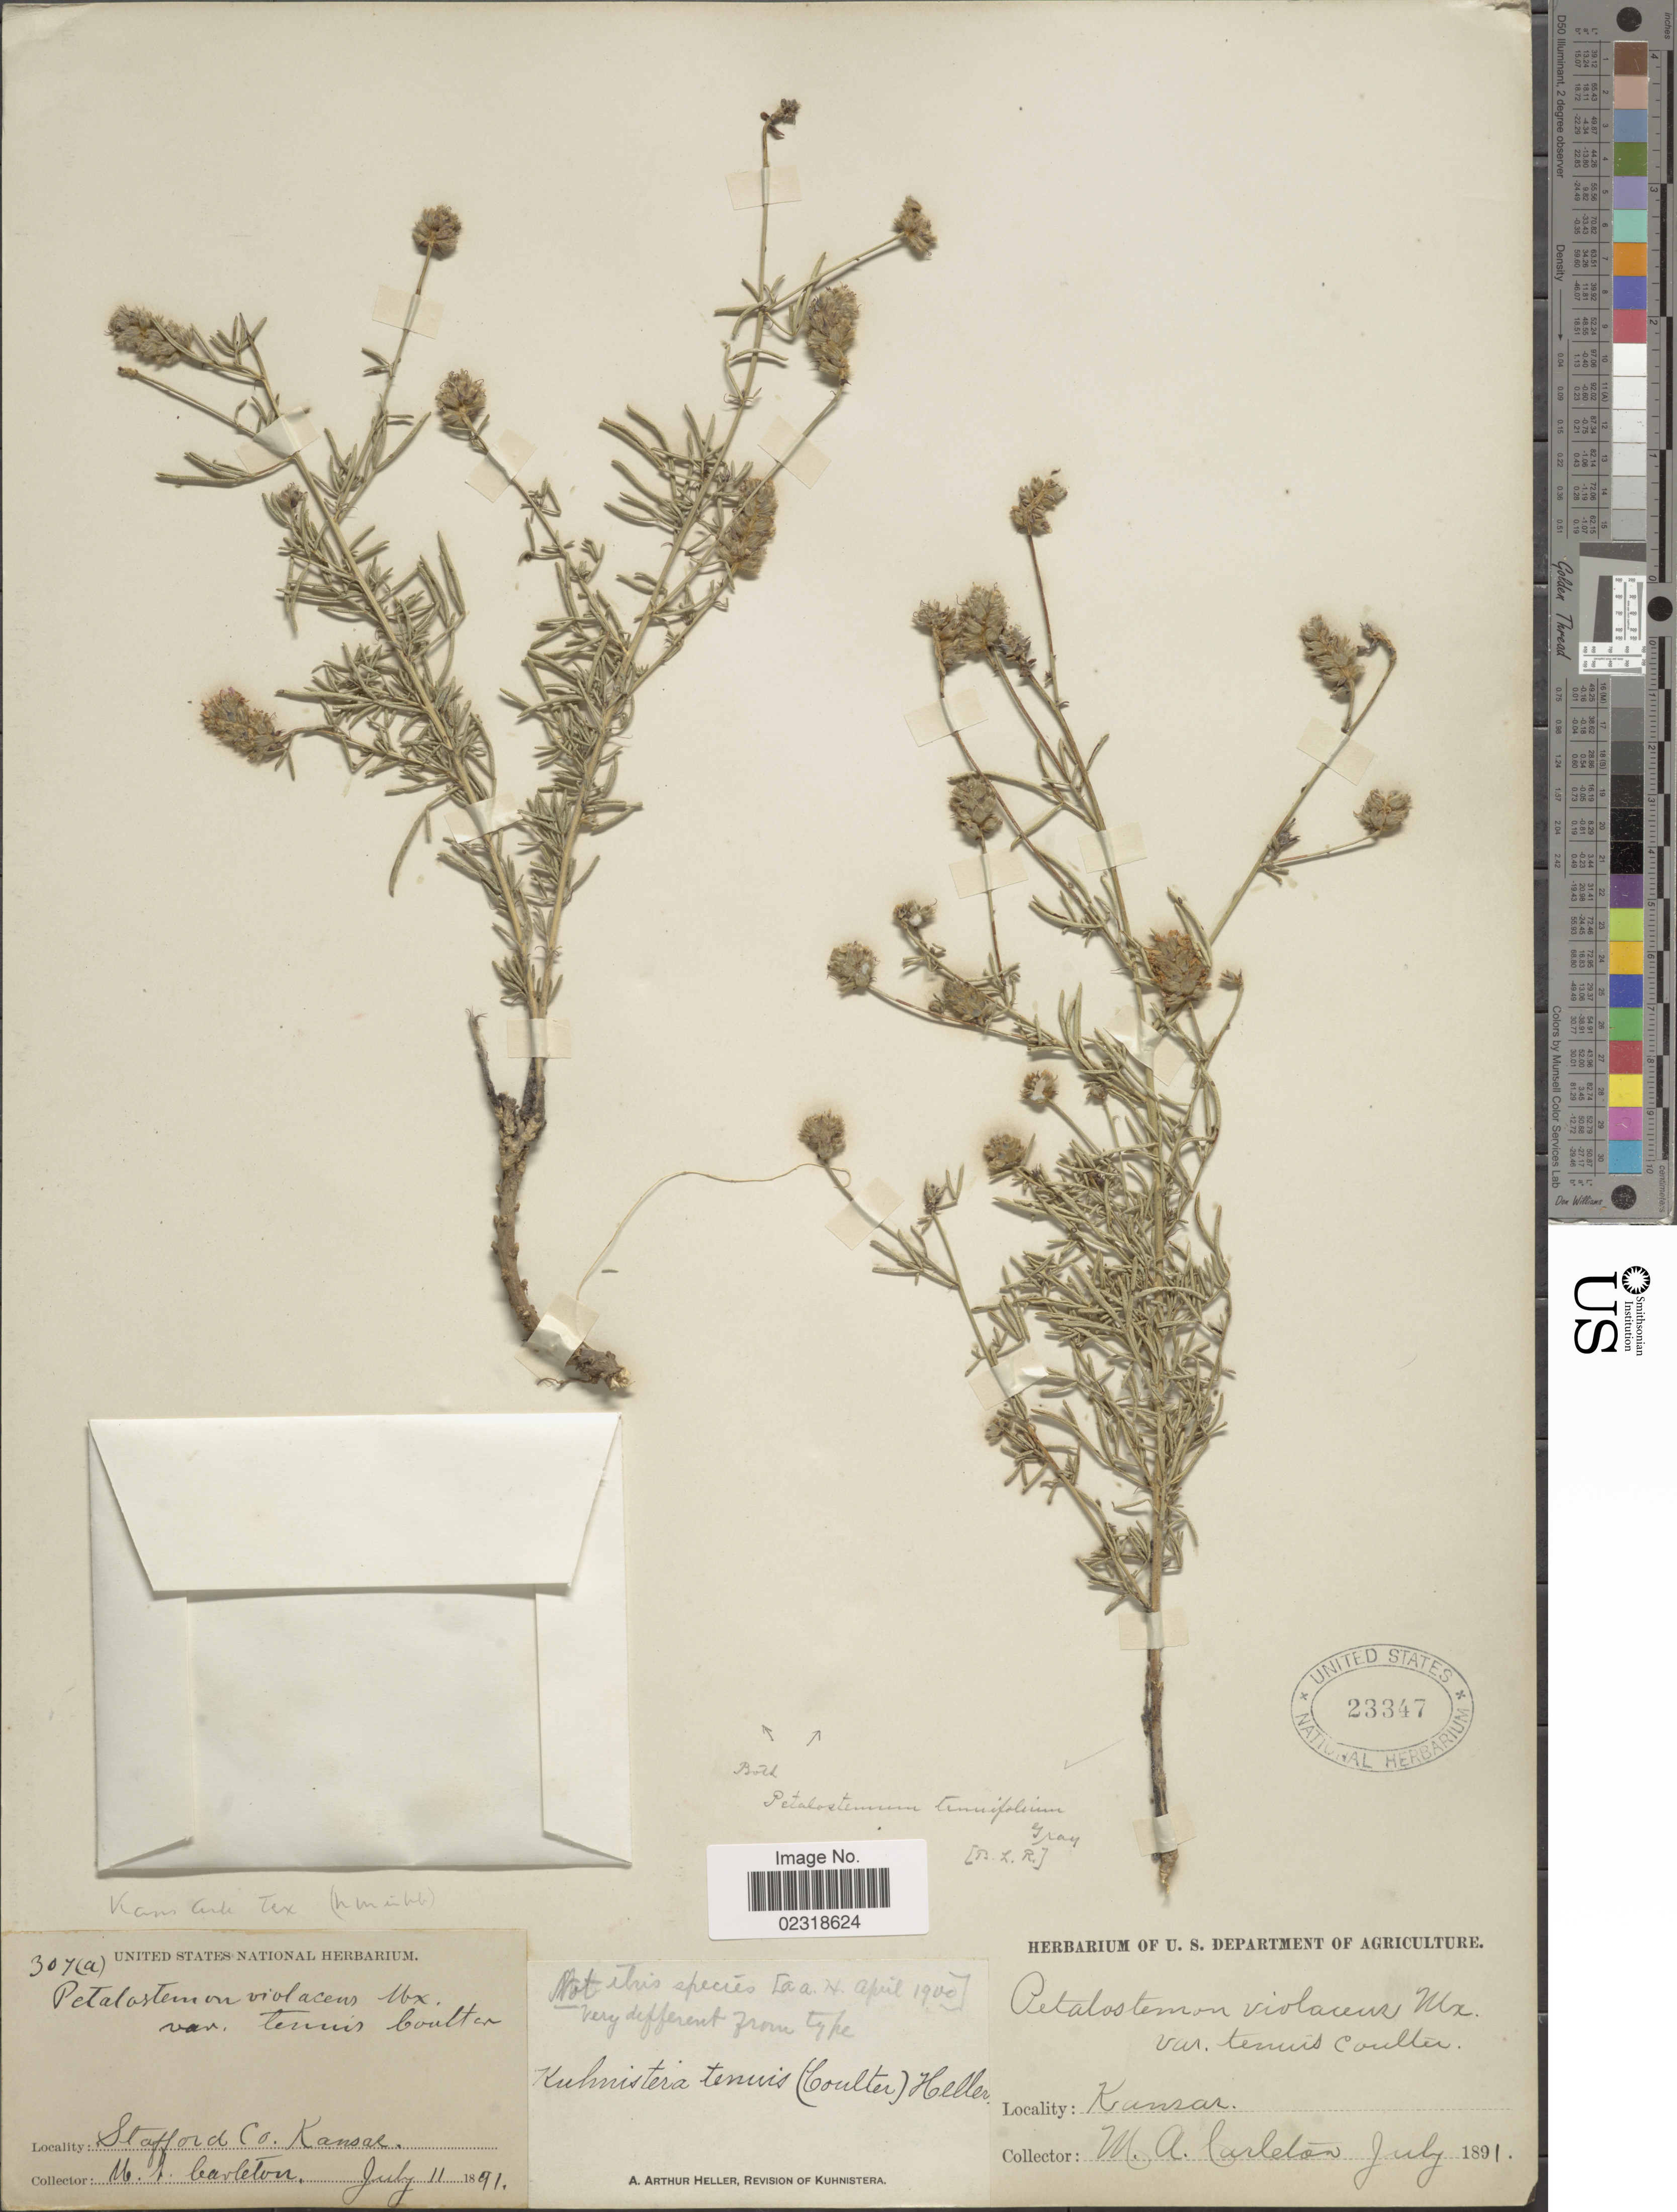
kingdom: Plantae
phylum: Tracheophyta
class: Magnoliopsida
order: Fabales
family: Fabaceae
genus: Dalea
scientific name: Dalea tenuifolia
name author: (A. Gray) Shinners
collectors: M. A. Carleton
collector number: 307a*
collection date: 1891-07-11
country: United States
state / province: Kansas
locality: Stafford Co.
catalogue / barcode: US 23347